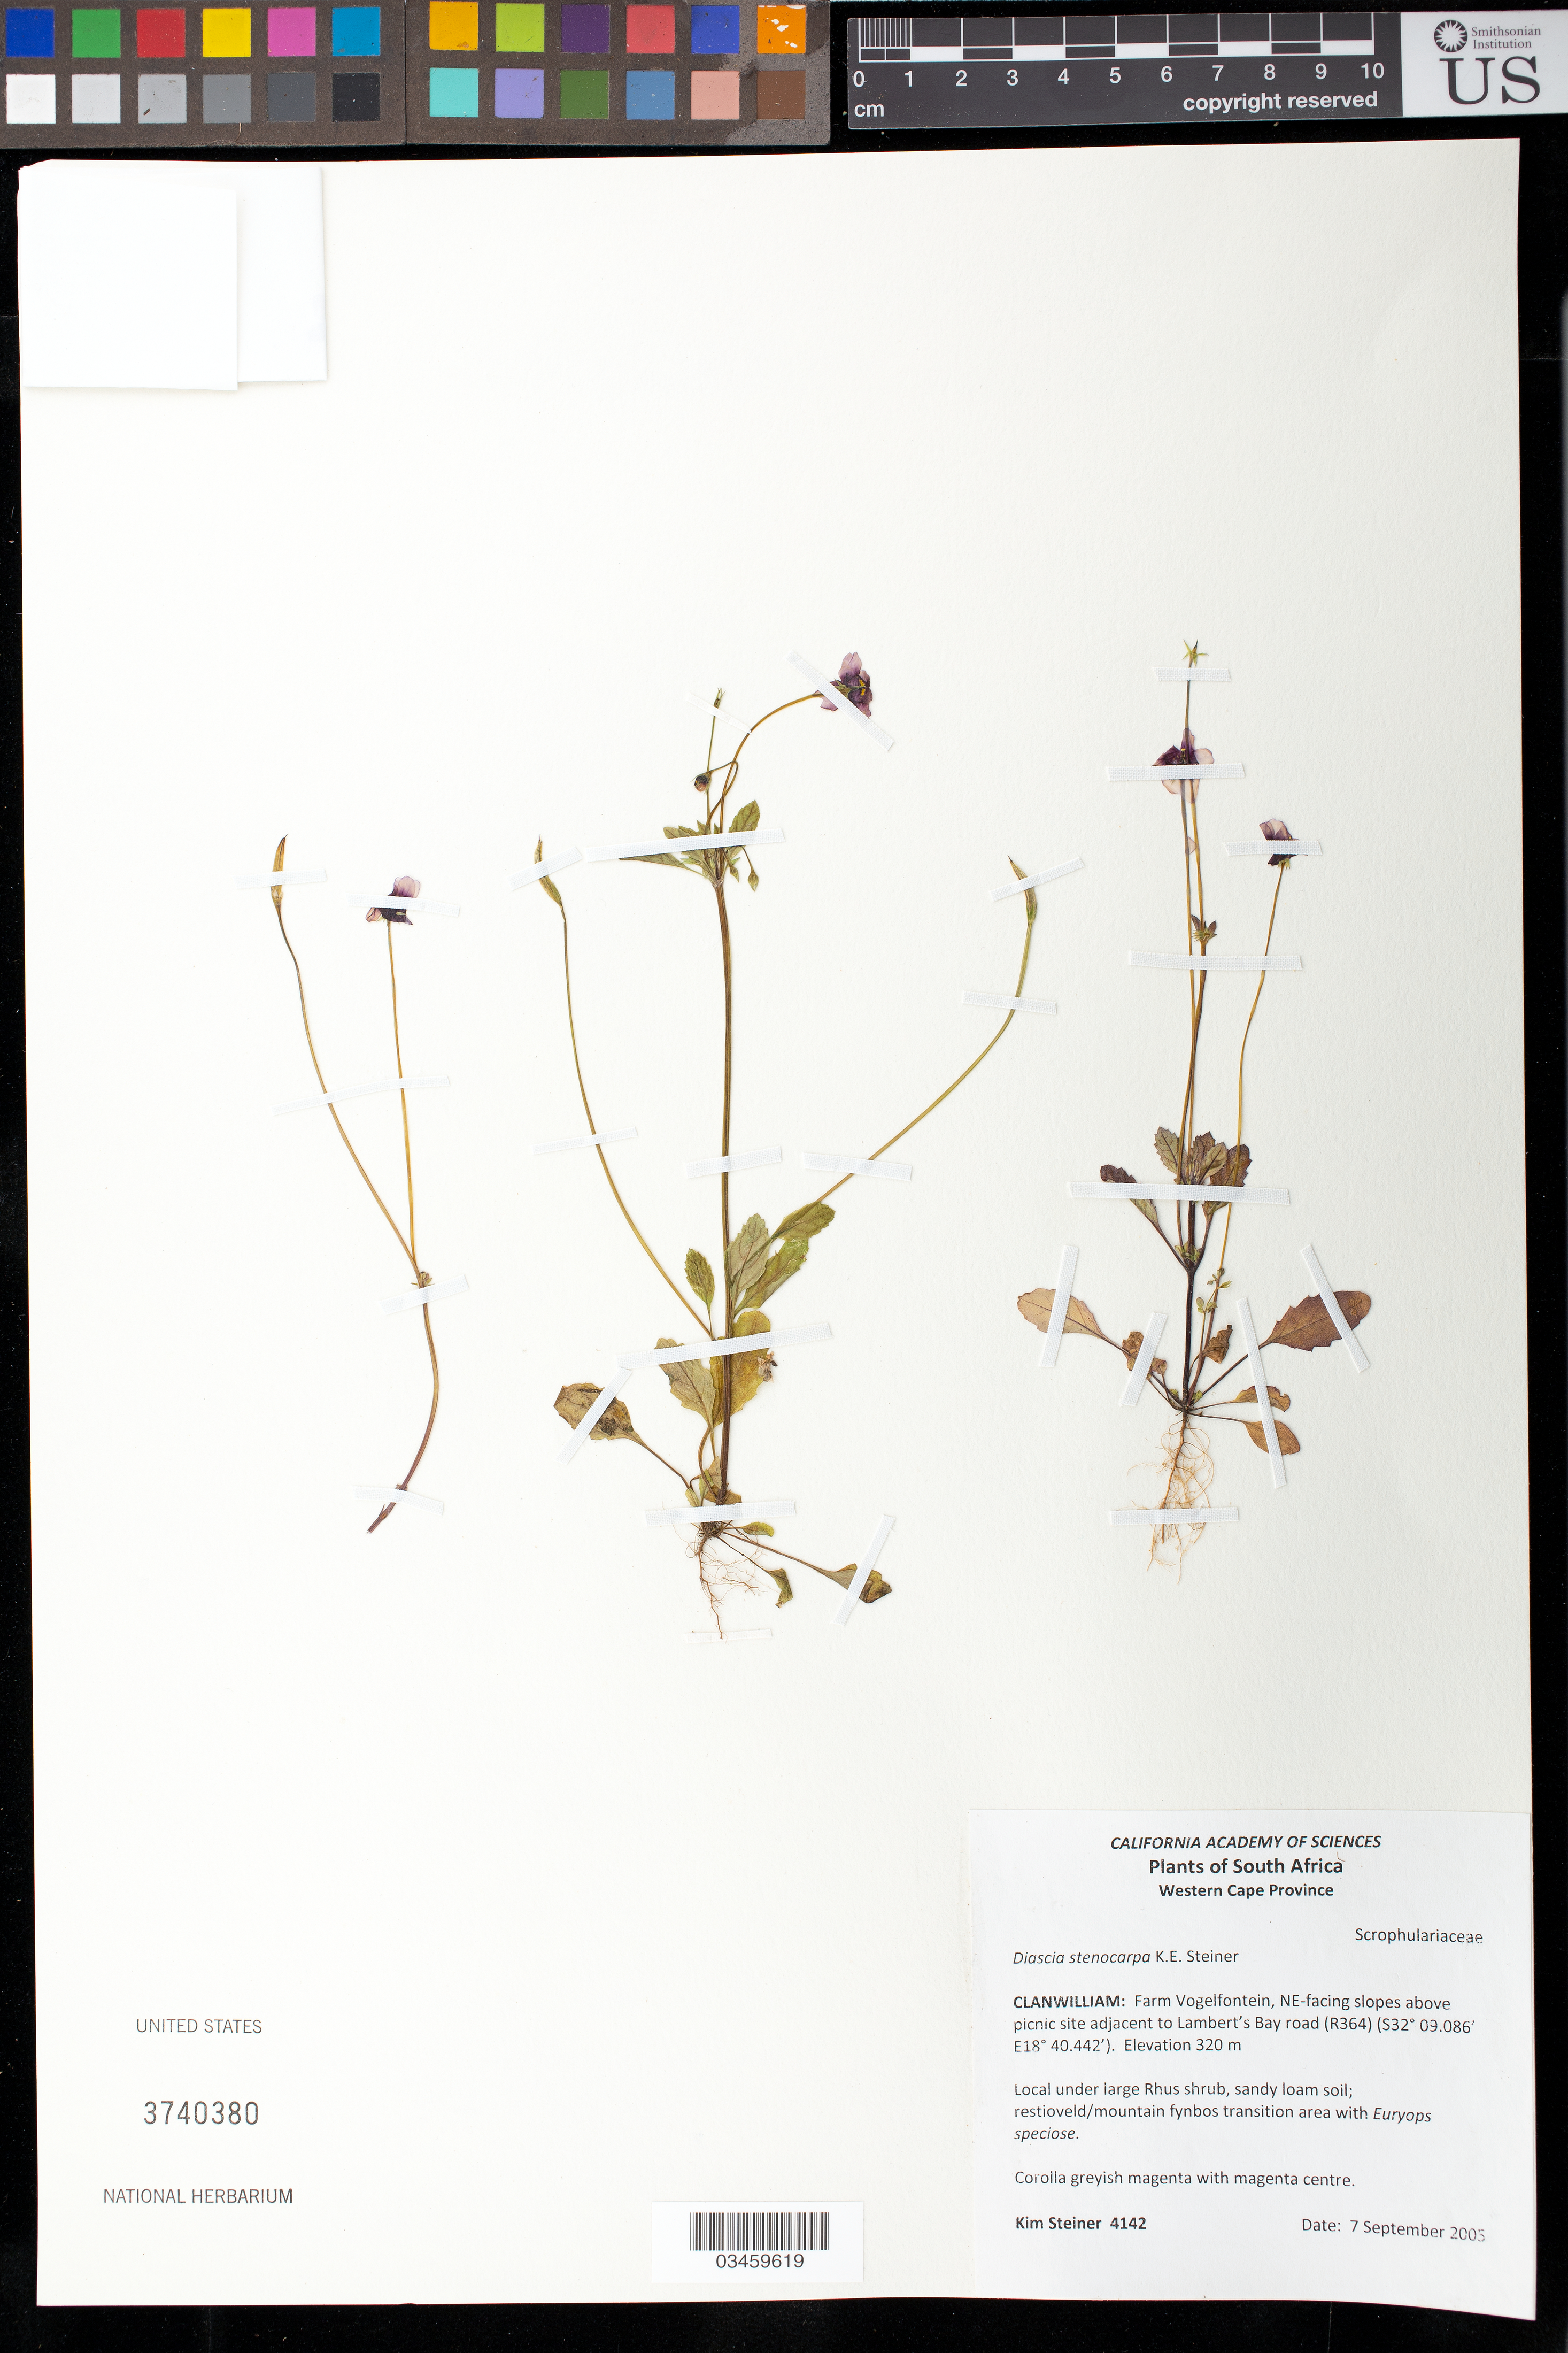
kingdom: Plantae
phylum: Tracheophyta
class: Magnoliopsida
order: Lamiales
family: Scrophulariaceae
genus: Diascia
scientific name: Diascia stenocarpa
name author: K.E. Steiner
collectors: K. Steiner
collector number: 4142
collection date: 2005-09-07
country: South Africa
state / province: Western Cape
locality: Clanwilliam, Farm Vogelfontein, N-facing slopes above picnic site adjacent to Lambert's Bay road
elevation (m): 320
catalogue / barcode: US 3740380